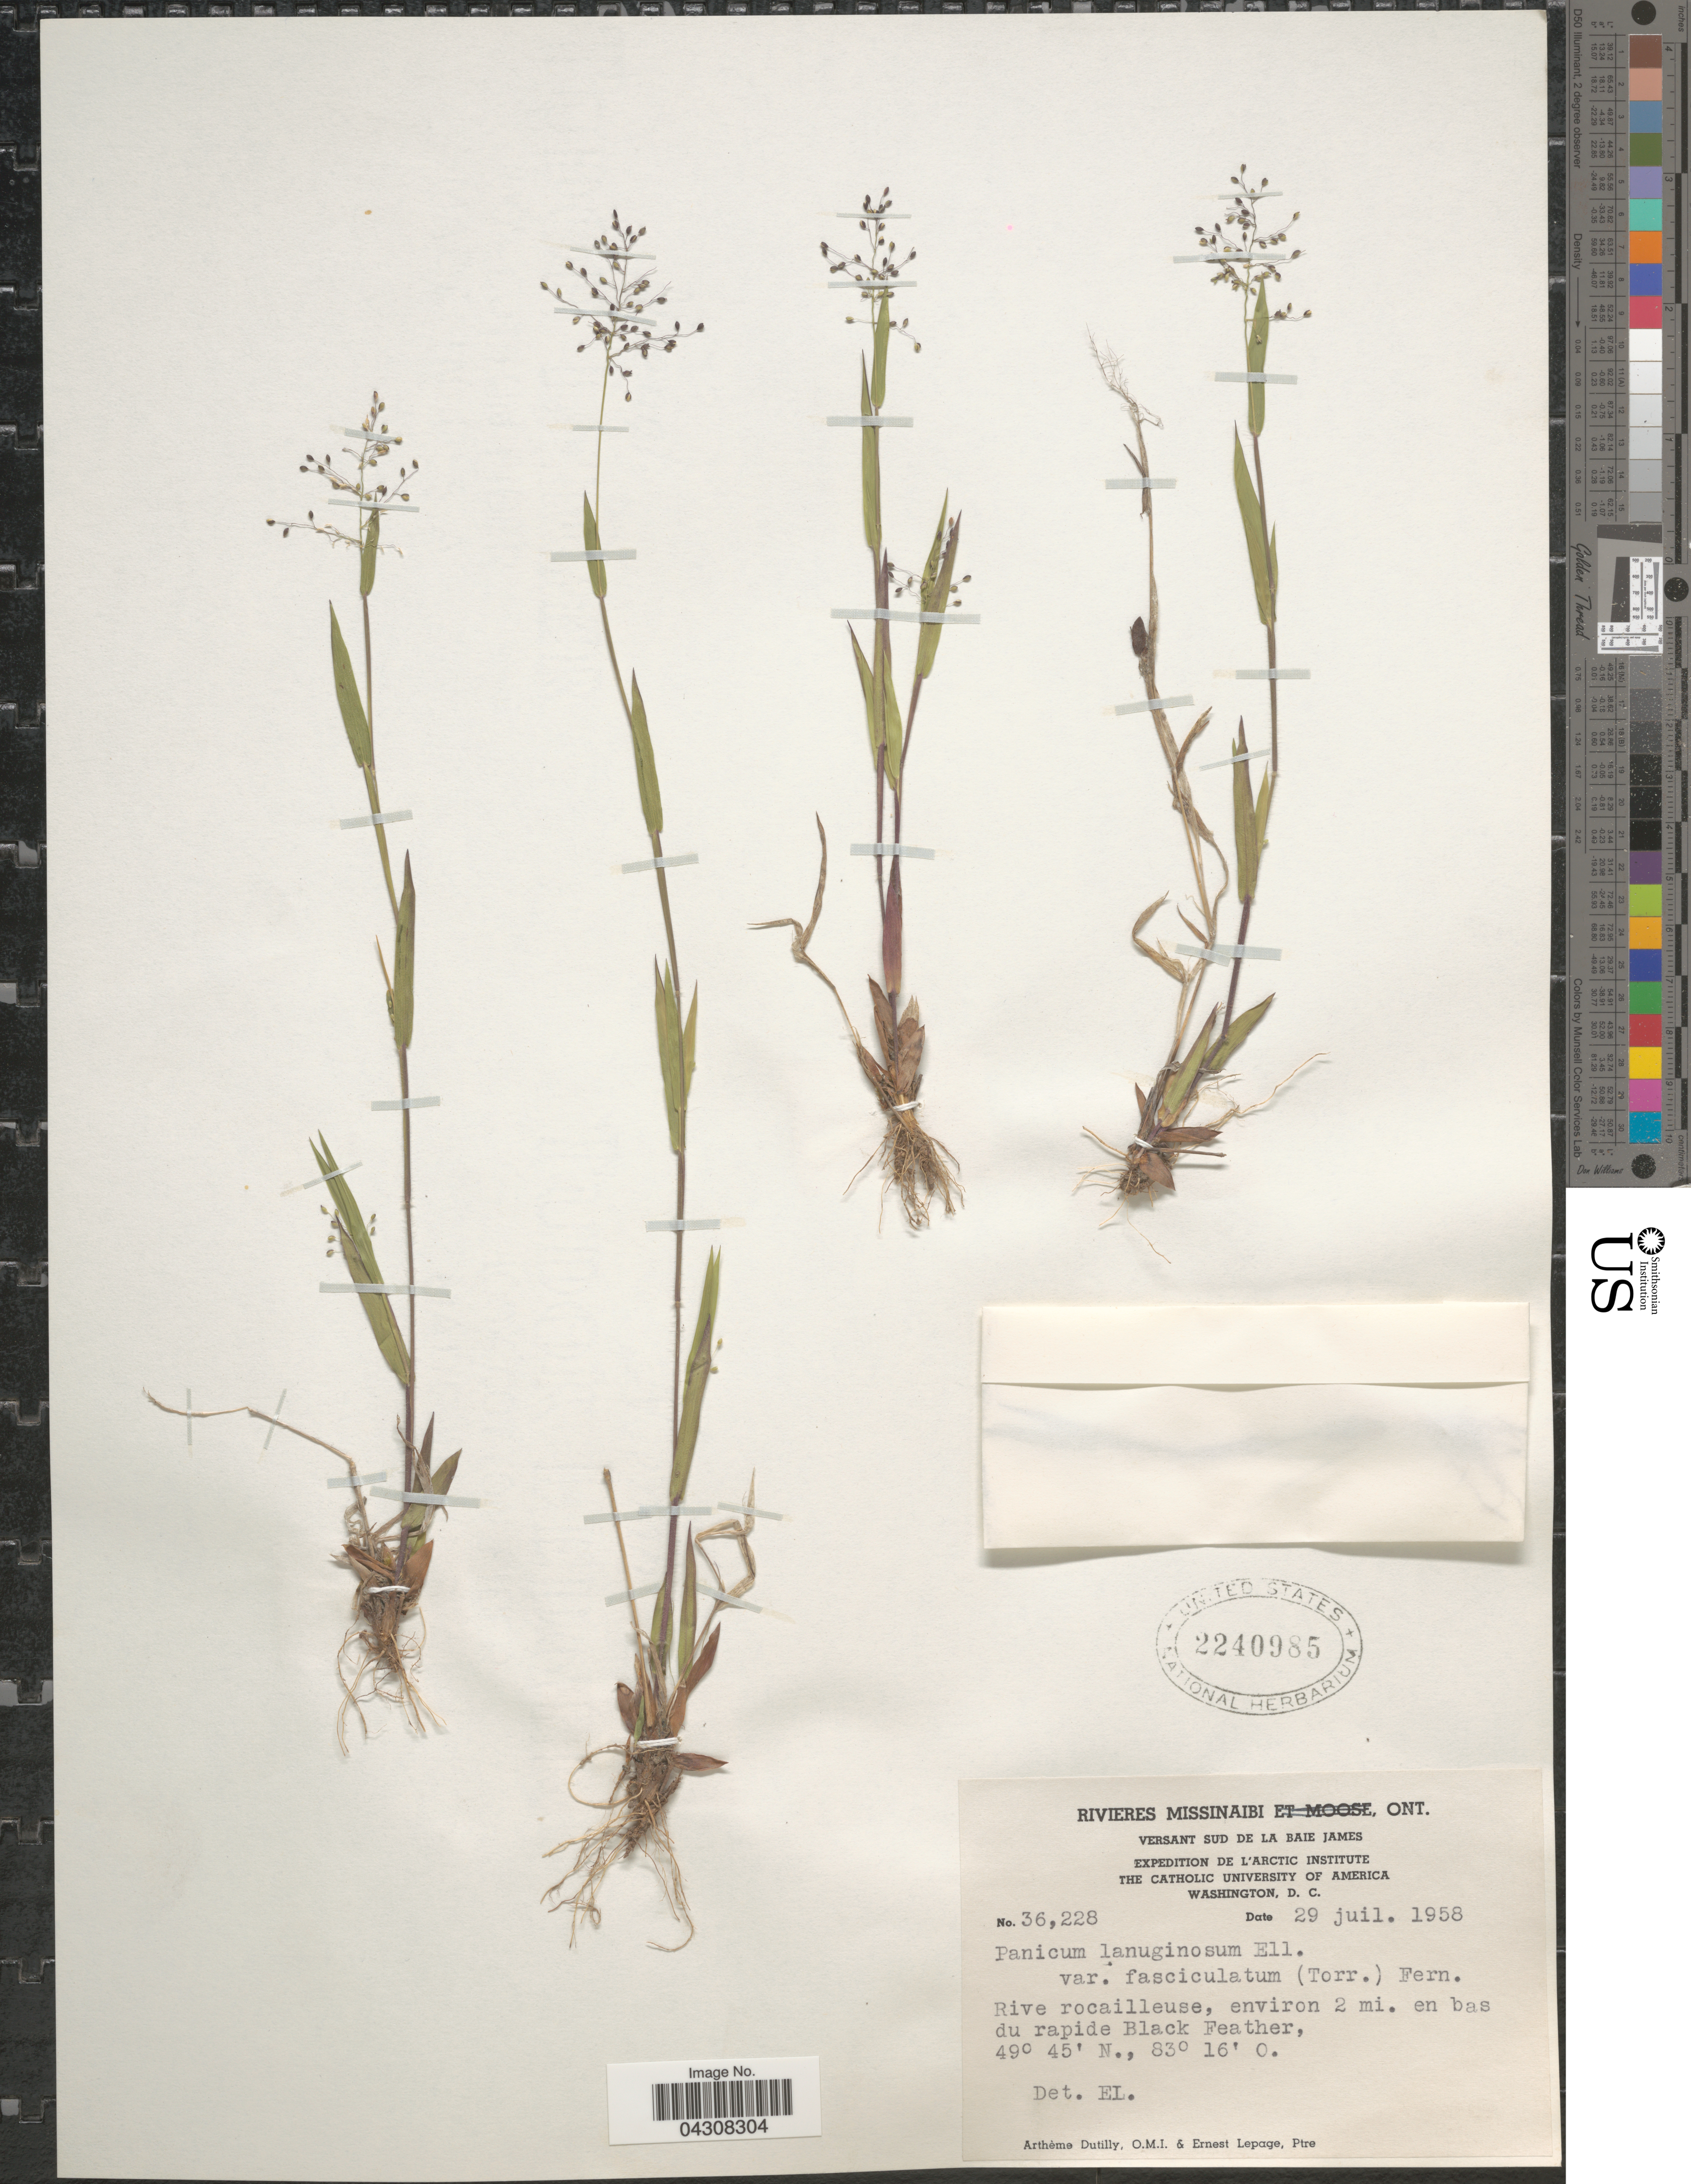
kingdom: Plantae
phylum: Tracheophyta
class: Liliopsida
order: Poales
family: Poaceae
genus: Dichanthelium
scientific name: Dichanthelium acuminatum var. acuminatum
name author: (Sw.) Gould & C.A. Clark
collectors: A. Dutilly & E. Lepage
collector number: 36228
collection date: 1958-07-29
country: Canada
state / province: Ontario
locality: Rivieres Missinaibi. Versant sud de la Baie James. Expedition de l'Arctic Institute. River rocailleuse, environ 2 mi. en bas du rapide Black Feather.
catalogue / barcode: US 2240985